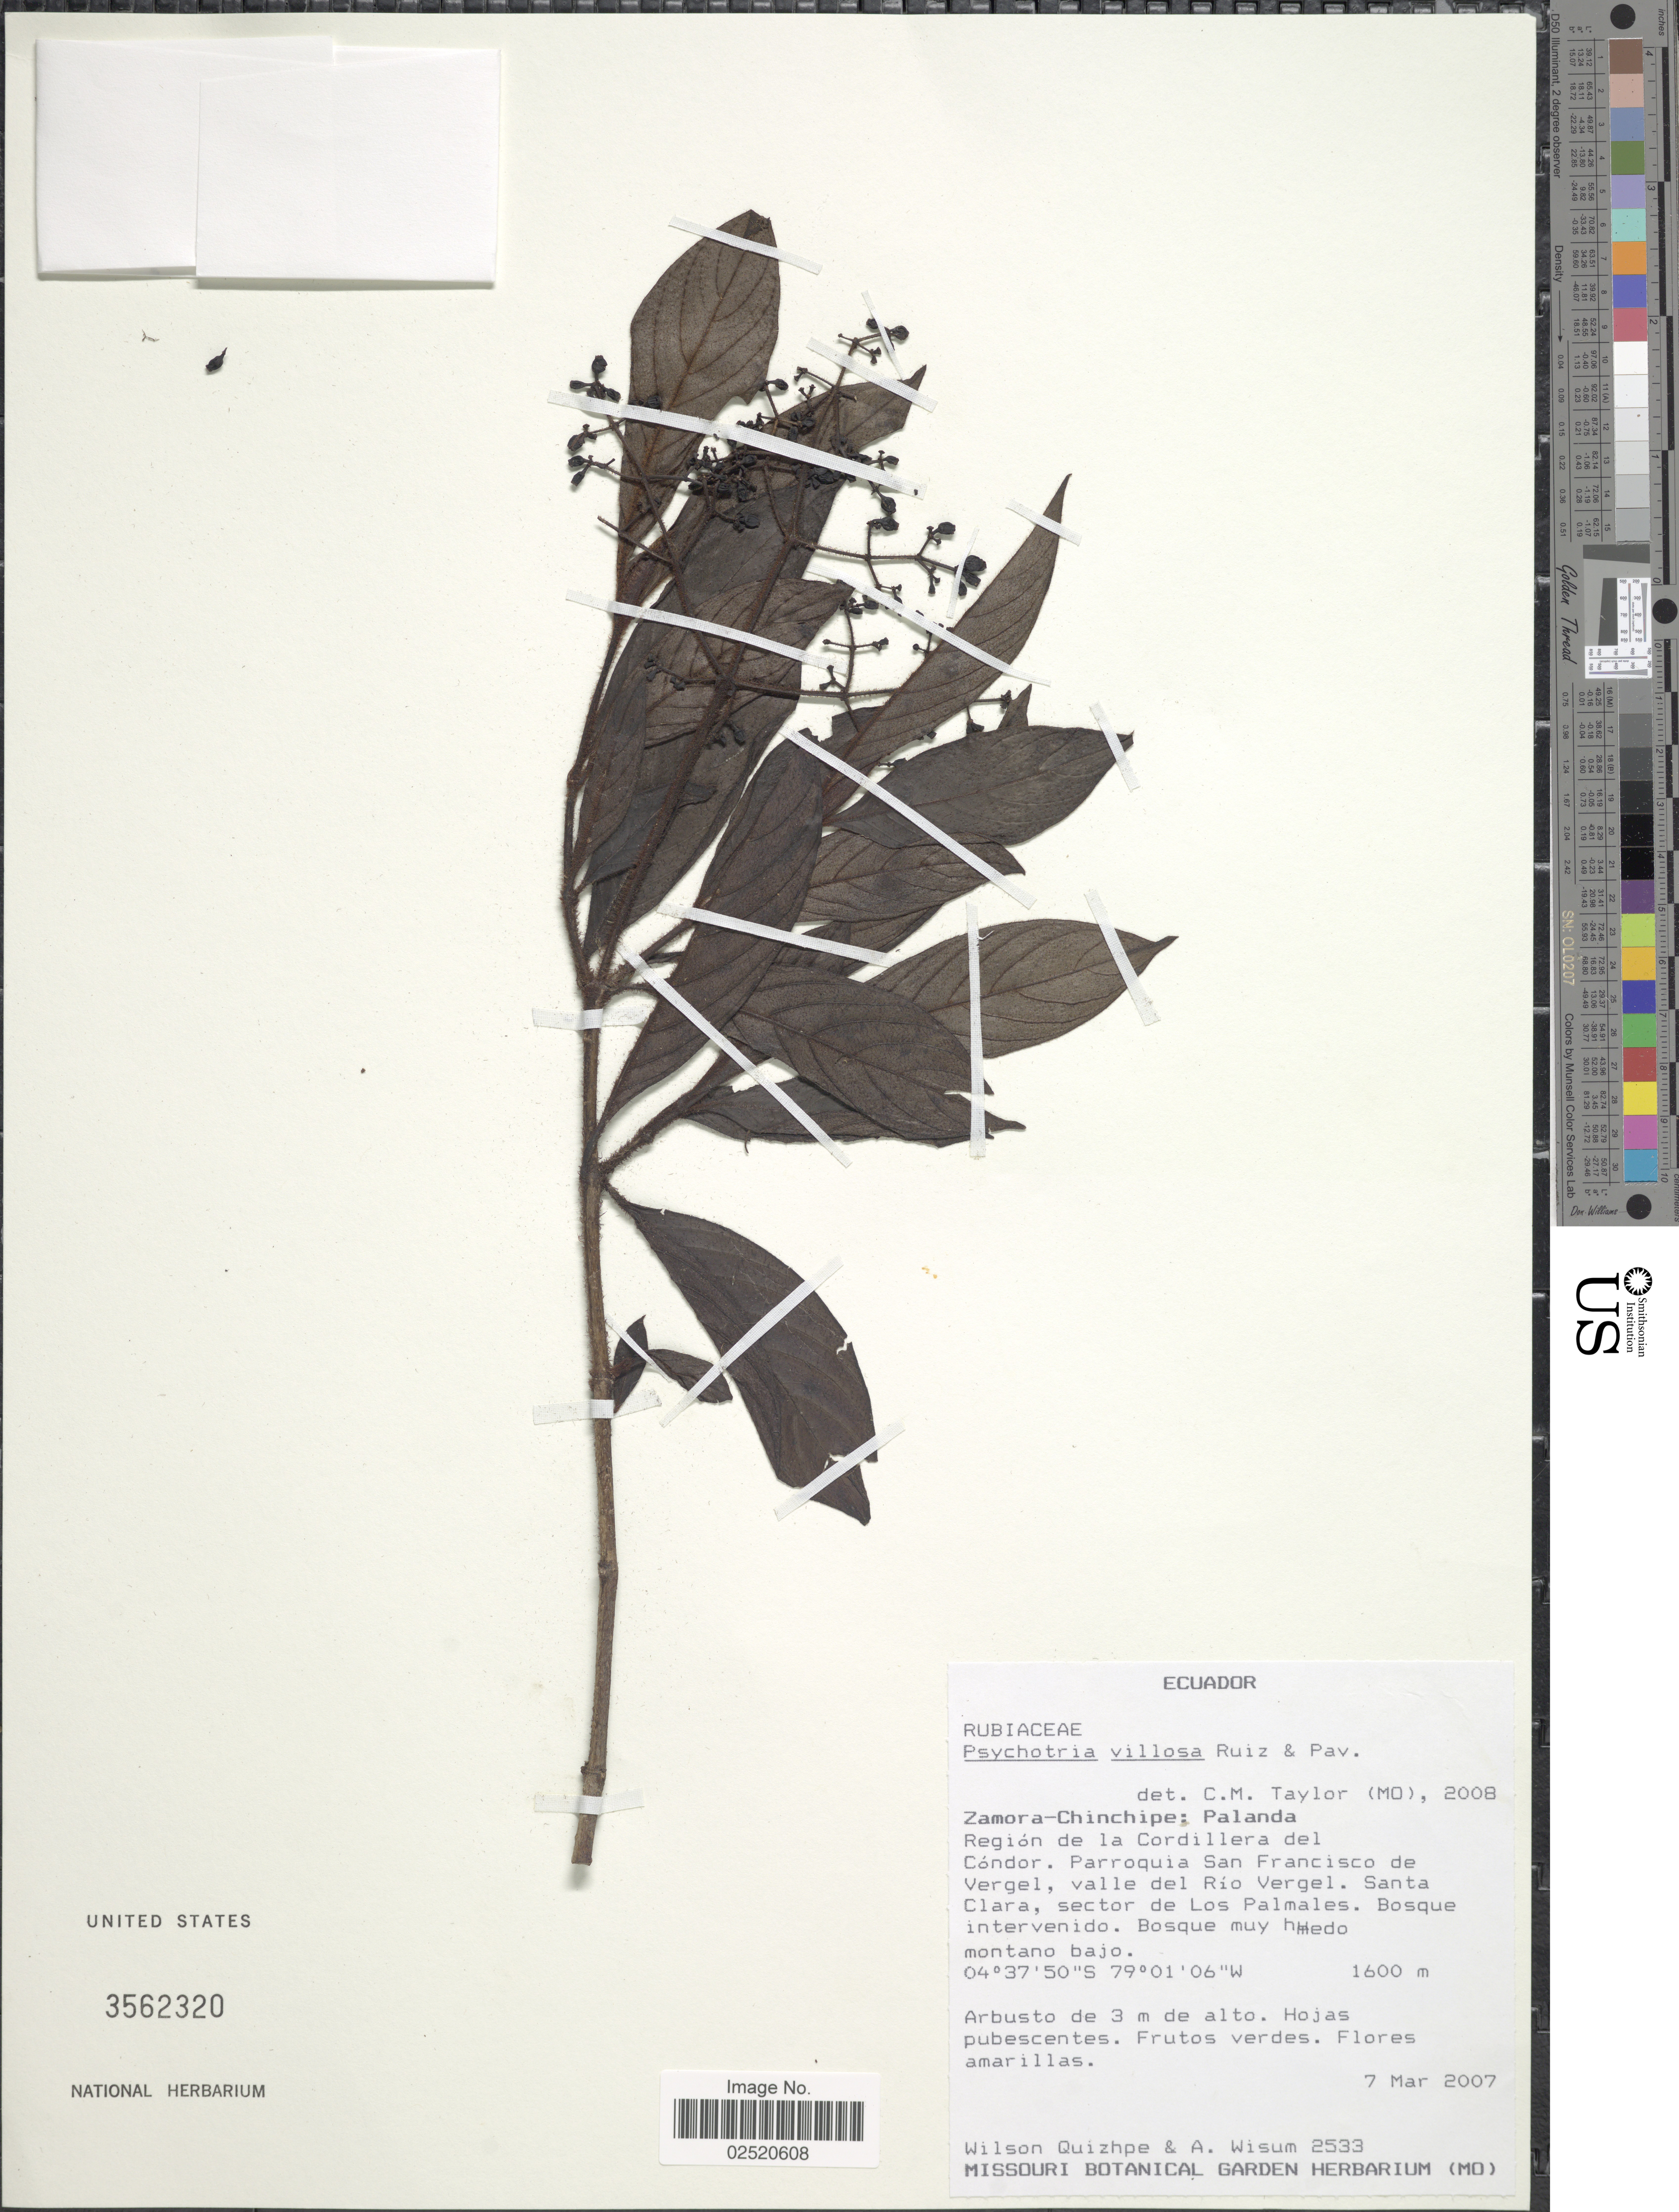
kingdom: Plantae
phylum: Tracheophyta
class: Magnoliopsida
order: Gentianales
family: Rubiaceae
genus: Psychotria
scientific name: Psychotria villosa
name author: Ruiz & Pav.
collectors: W. Quizhpe & A. Wisum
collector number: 2533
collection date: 2007-03-07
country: Ecuador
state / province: Zamora-Chinchipe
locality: Palanda. Región de la Cordillera del Cóndor. Parroquia San Francisco de Vergel, valle del Río Vergel. Santa Clara, sector de Los Palmales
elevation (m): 1600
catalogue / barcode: US 3562320